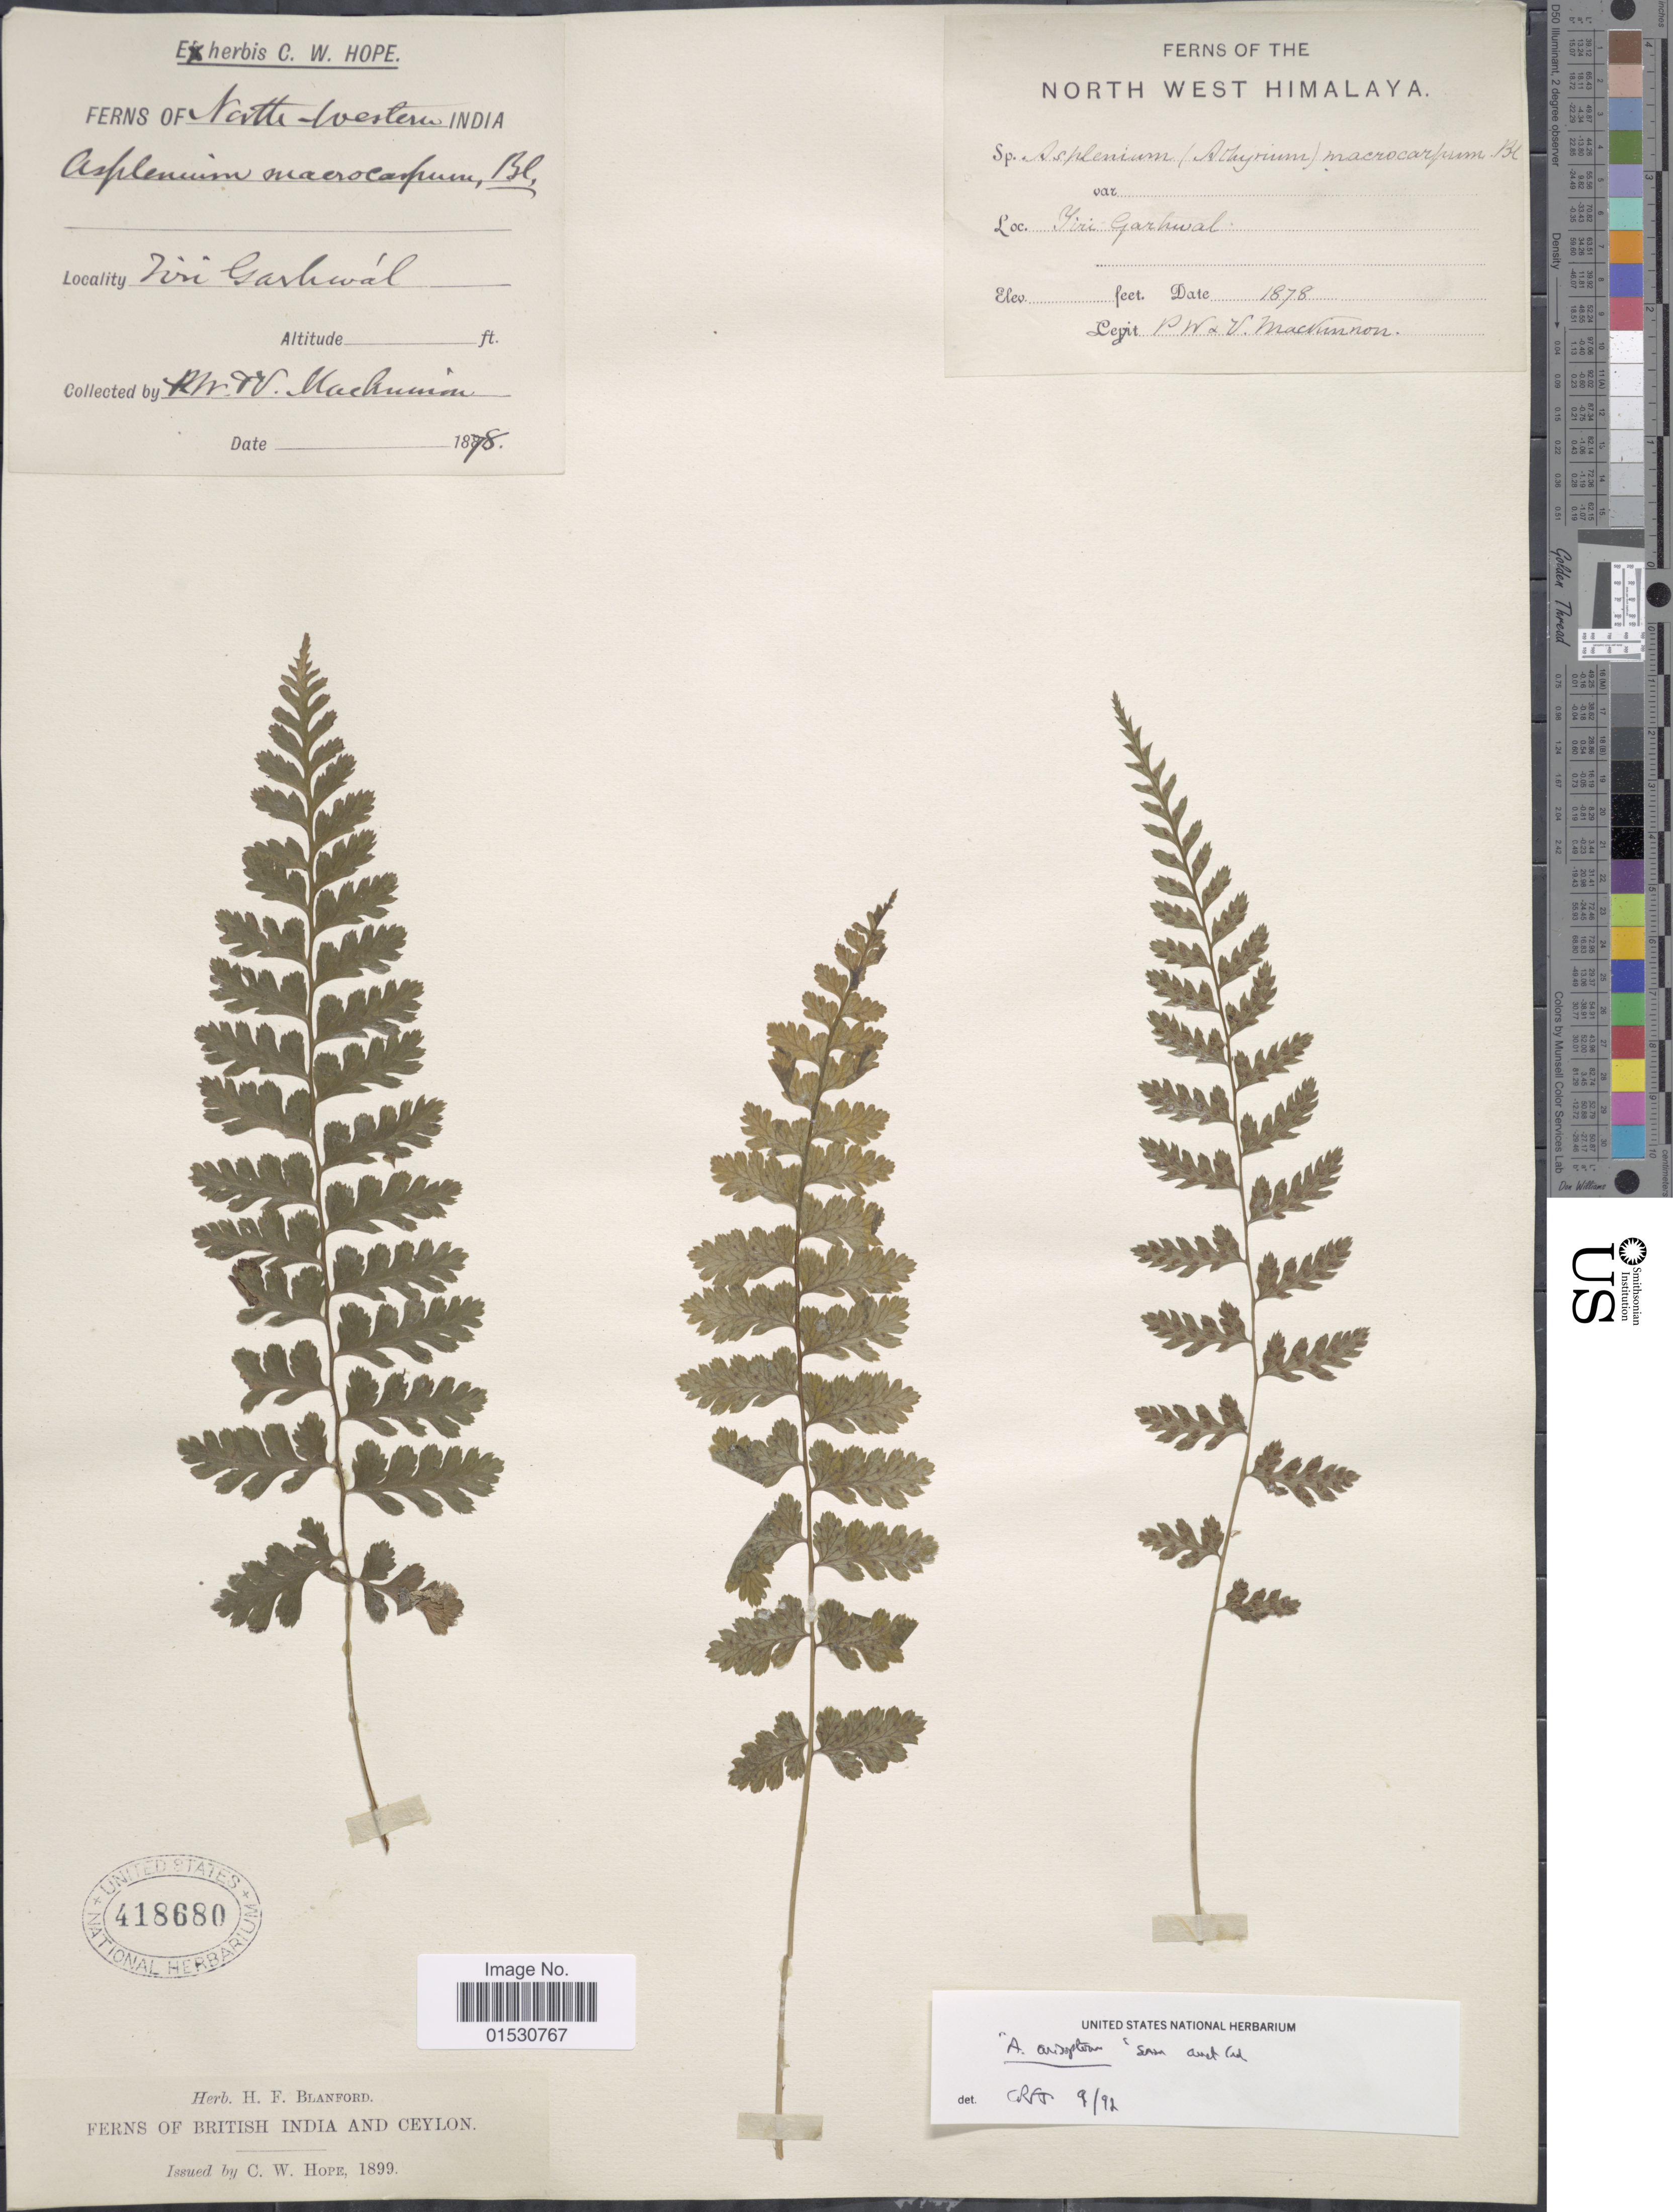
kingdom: Plantae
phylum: Tracheophyta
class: Polypodiopsida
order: Polypodiales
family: Athyriaceae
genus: Athyrium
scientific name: Athyrium macrocarpon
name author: Bedd.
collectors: P. Mackinnon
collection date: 1878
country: India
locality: North West Himalaya, Yiri Garhwal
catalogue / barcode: US 418680